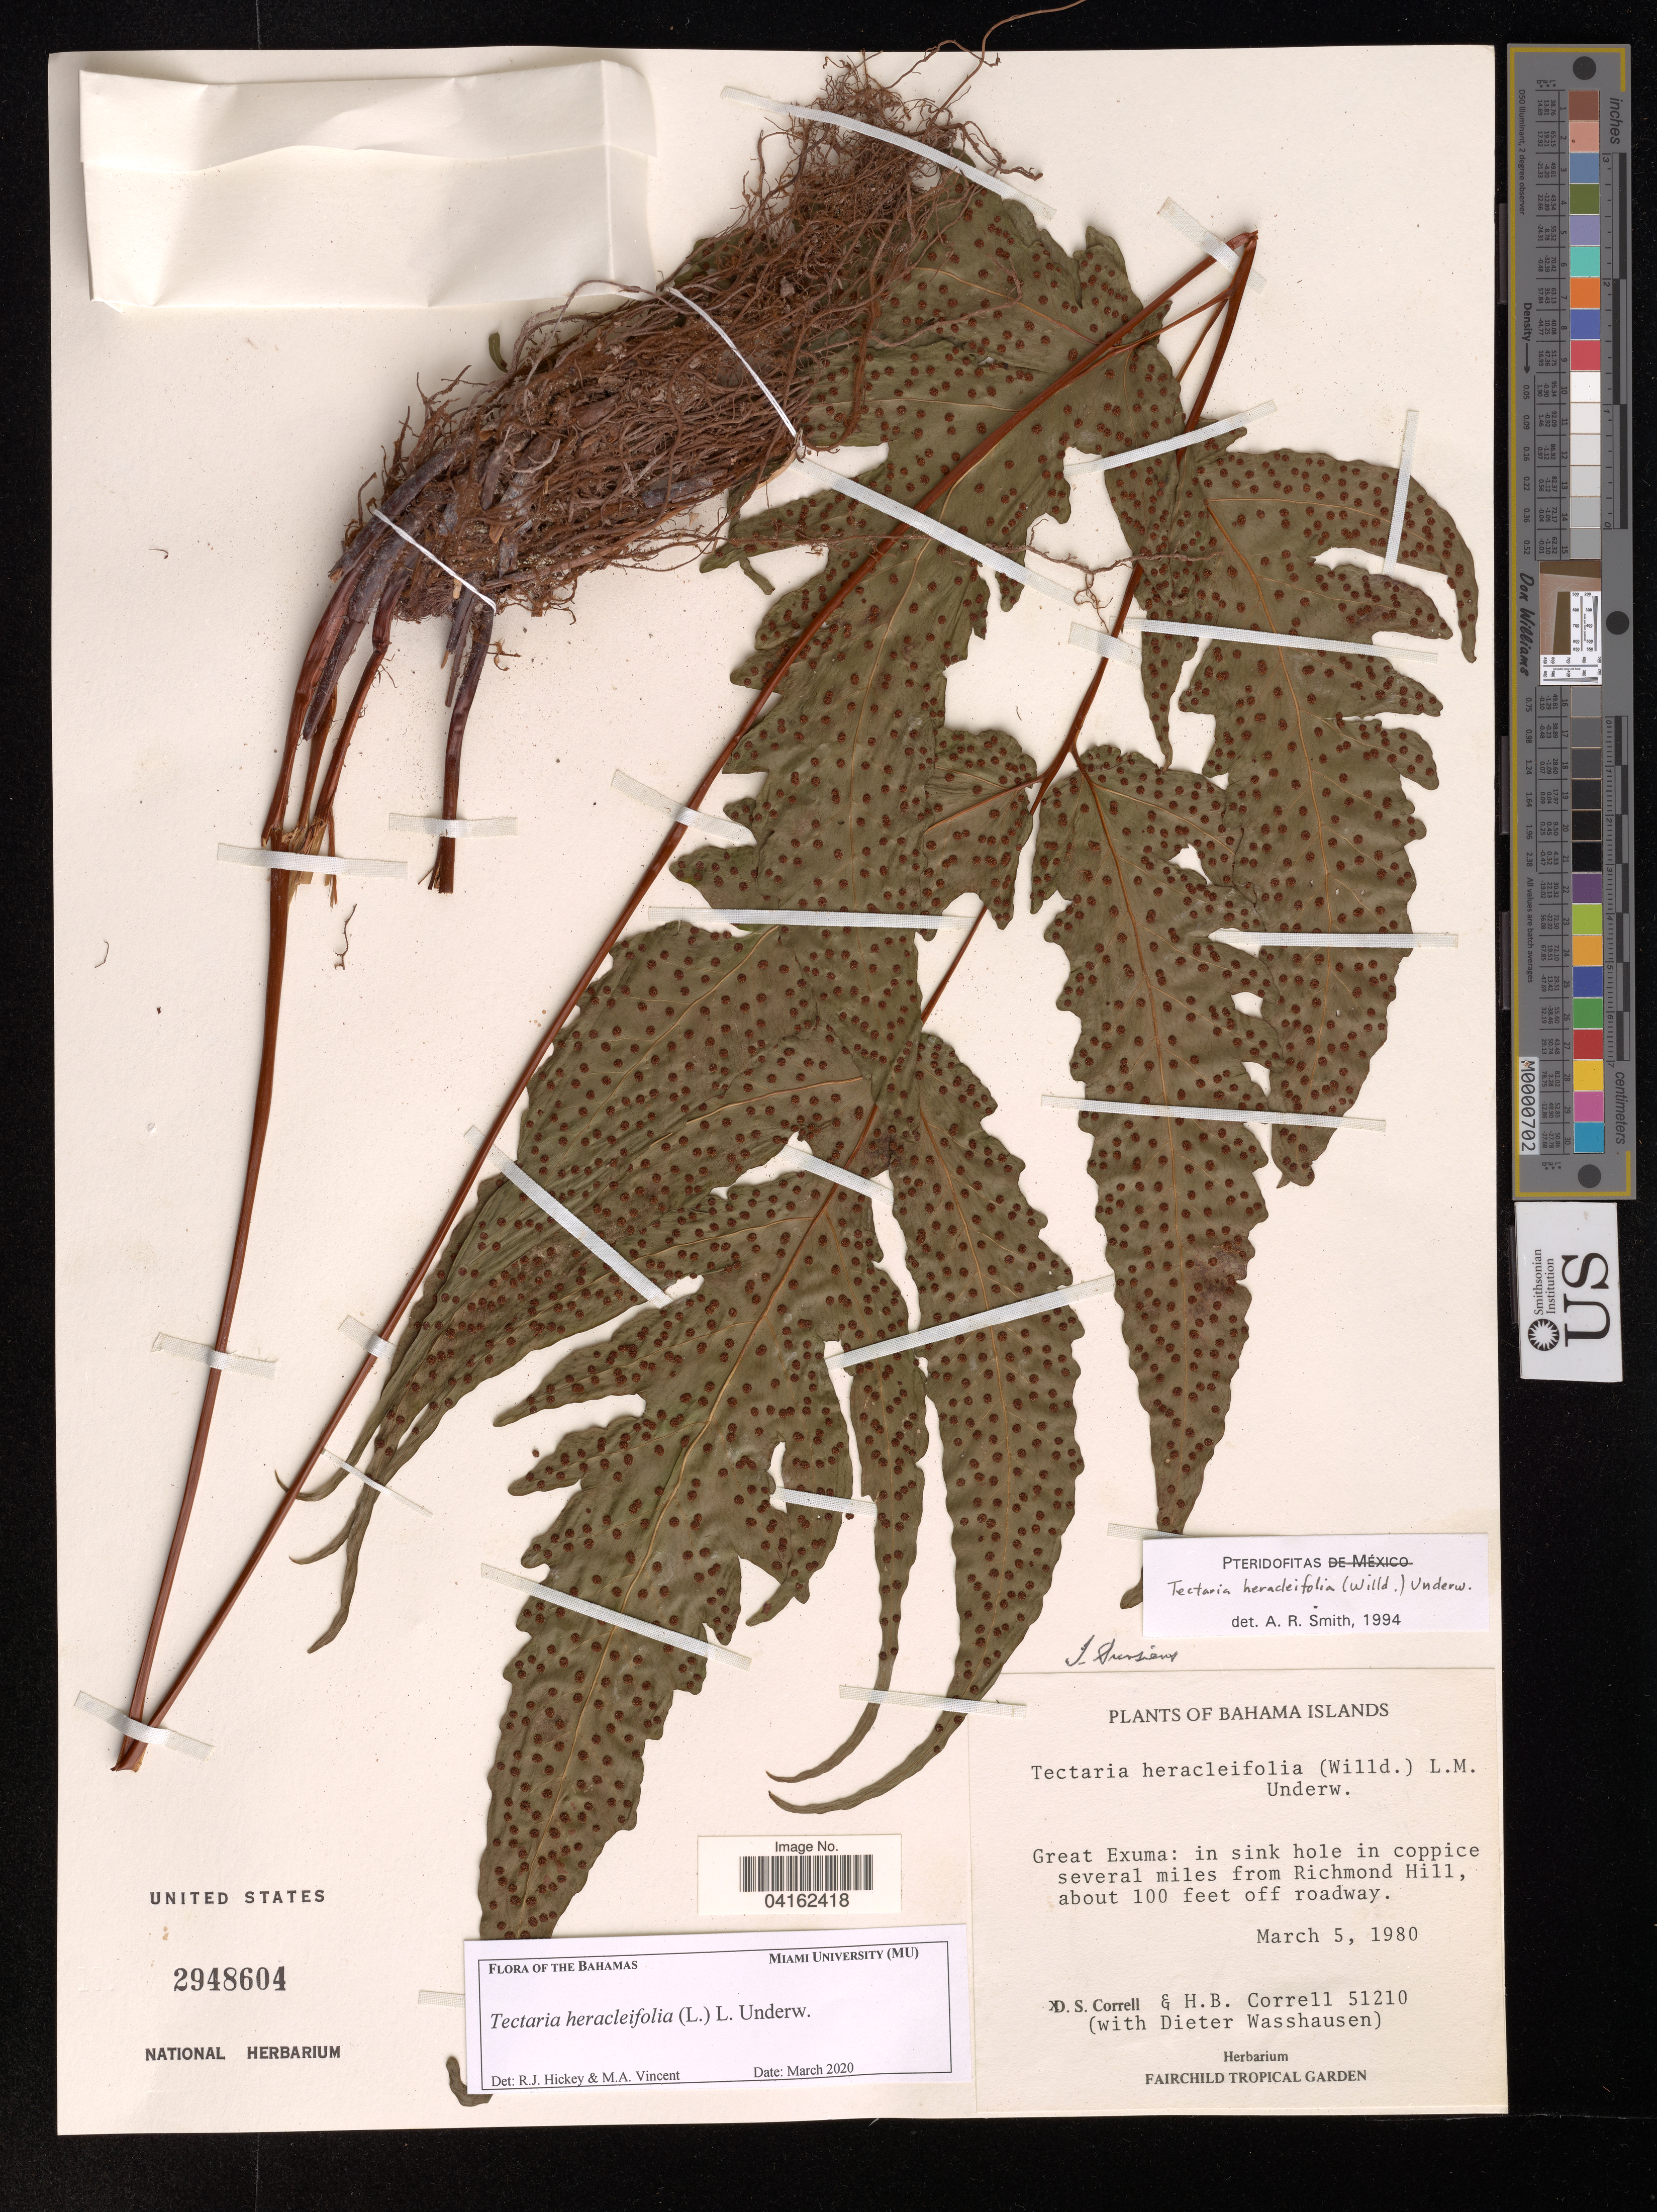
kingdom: Plantae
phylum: Tracheophyta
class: Polypodiopsida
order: Polypodiales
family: Tectariaceae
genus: Tectaria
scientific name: Tectaria heracleifolia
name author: (Willd.) Underw.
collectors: D. S. Correll, H. Correll & D. C. Wasshausen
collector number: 51210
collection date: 1980-03-05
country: Bahamas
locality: Bahama Islands. Great Exuma: in sink hole in coppice several miles from Richmond Hill, about 100 feet off roadway.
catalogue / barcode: US 2948604